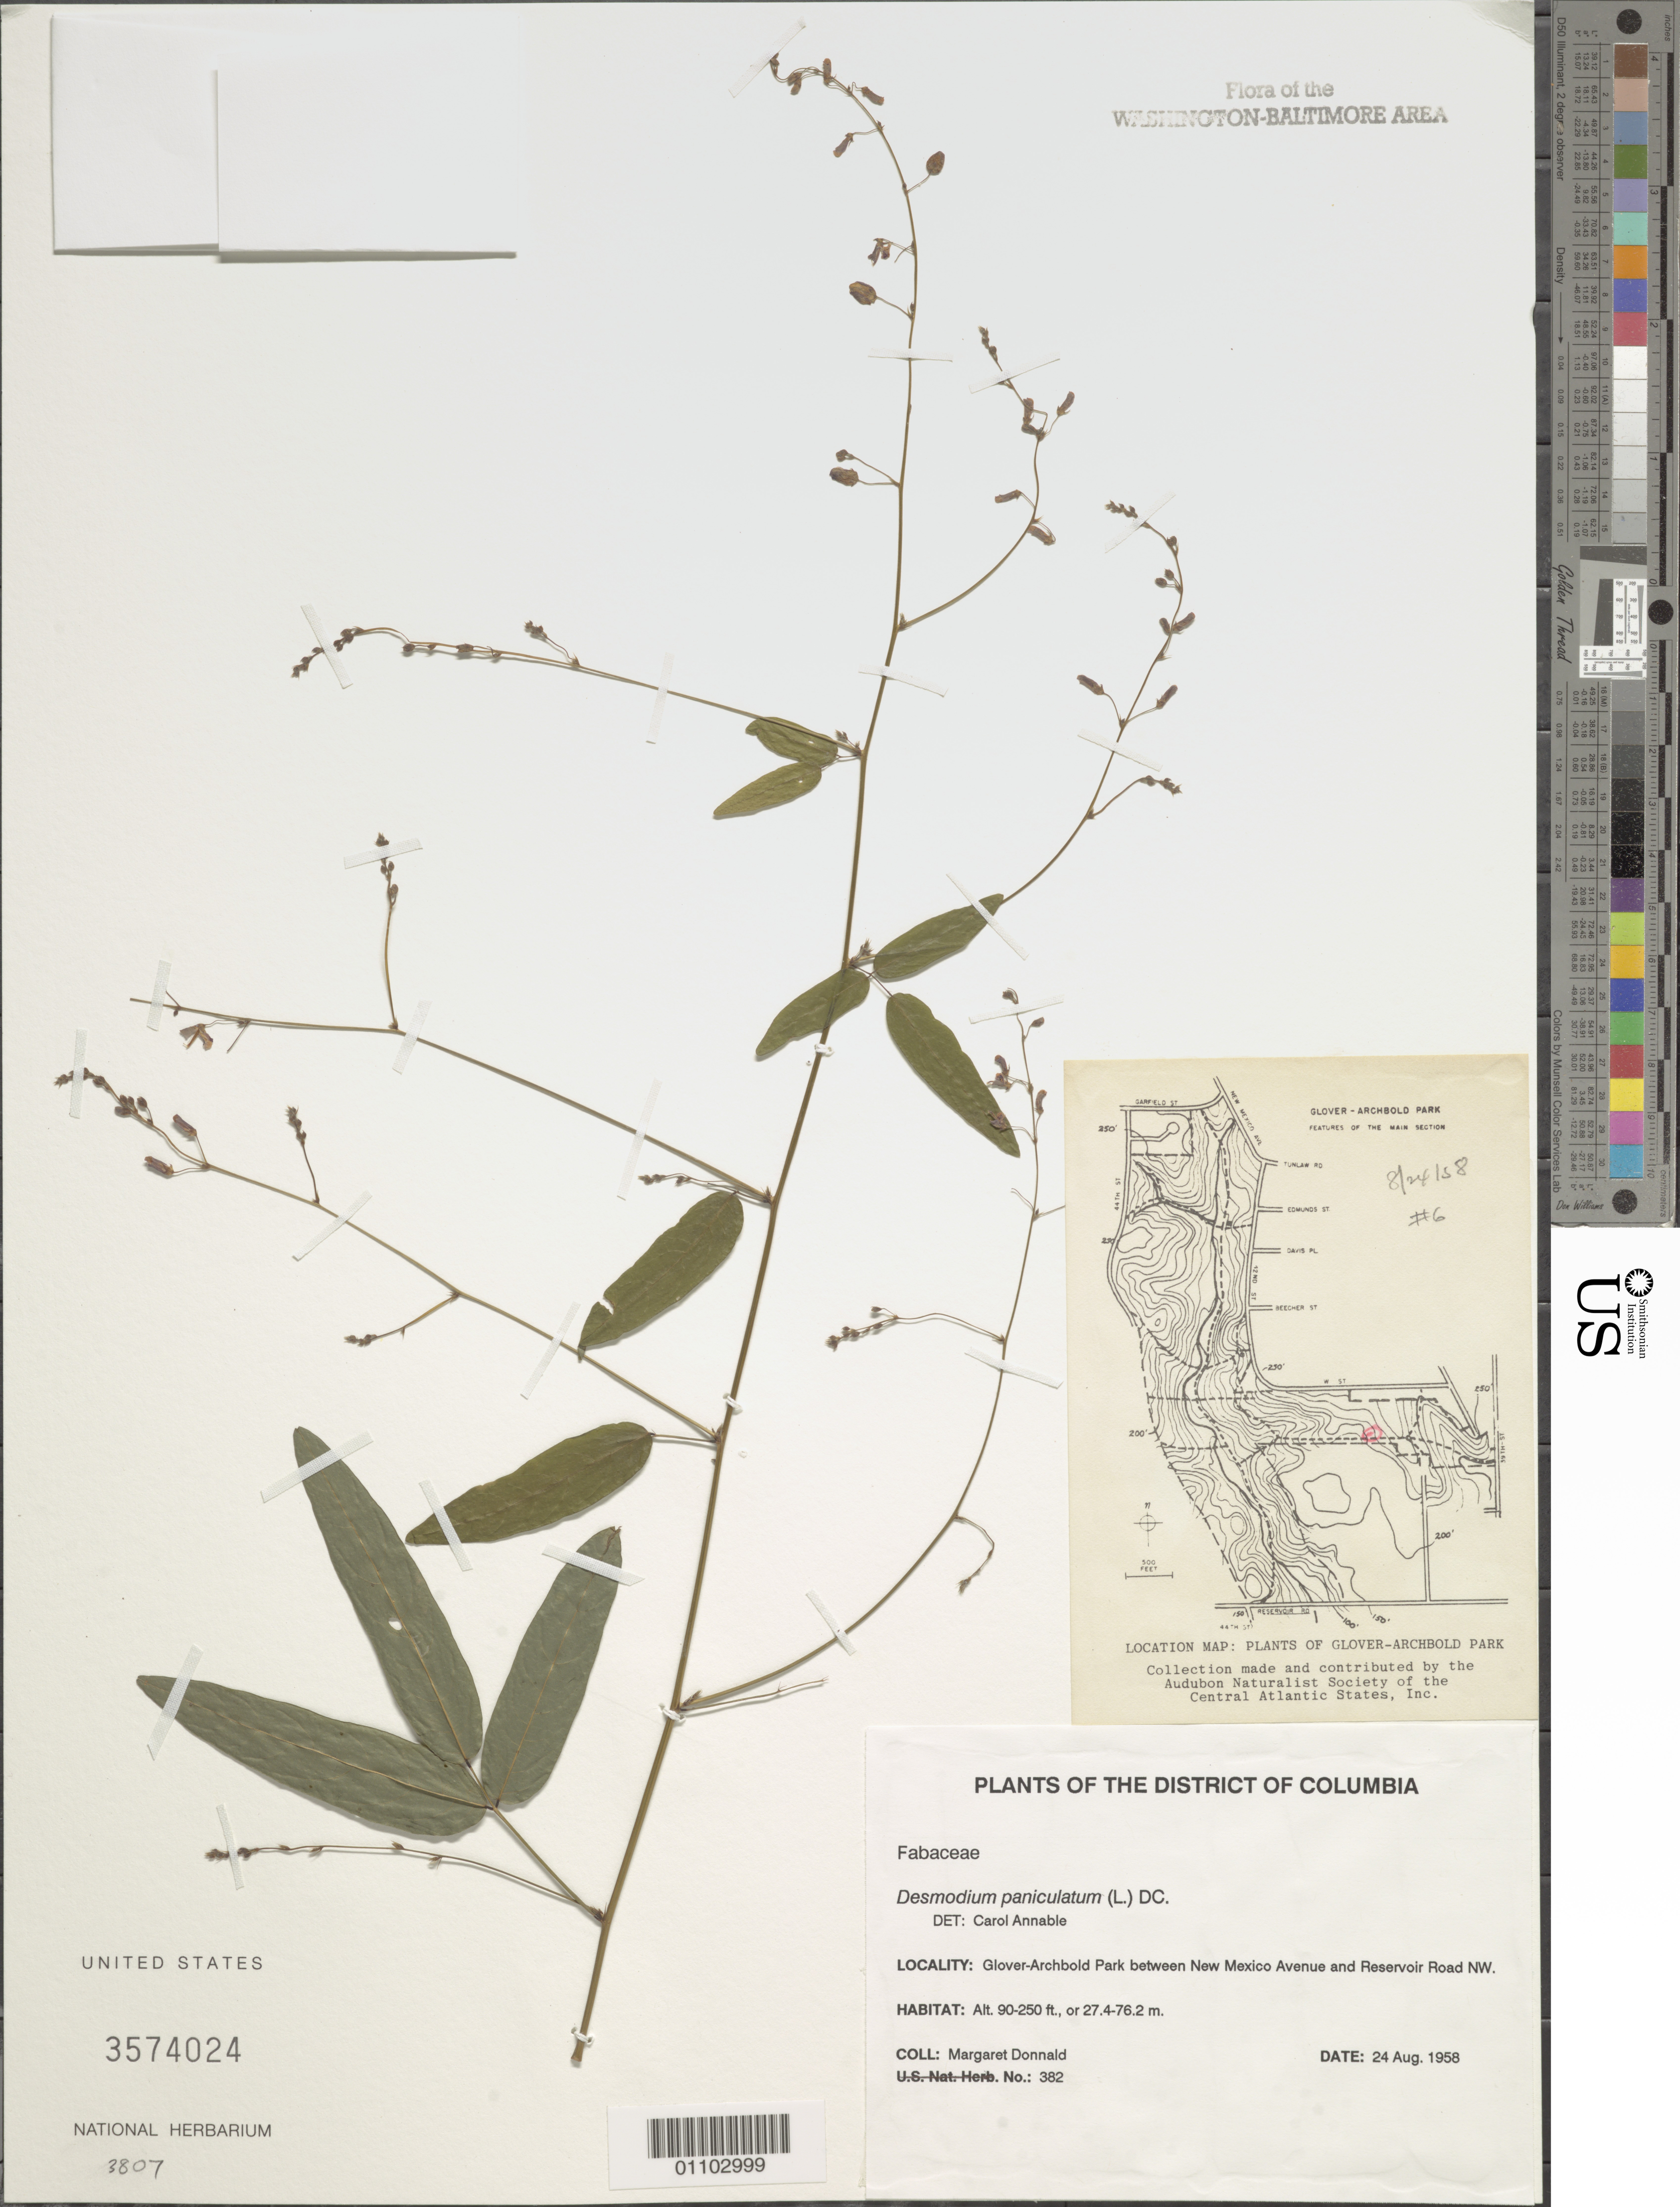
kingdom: Plantae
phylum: Tracheophyta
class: Magnoliopsida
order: Fabales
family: Fabaceae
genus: Desmodium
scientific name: Desmodium paniculatum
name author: (L.) DC.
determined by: Annable, C. R.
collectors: M. Donnald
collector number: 382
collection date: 1958-08-24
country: United States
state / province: District of Columbia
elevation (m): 27.4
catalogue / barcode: US 3574024